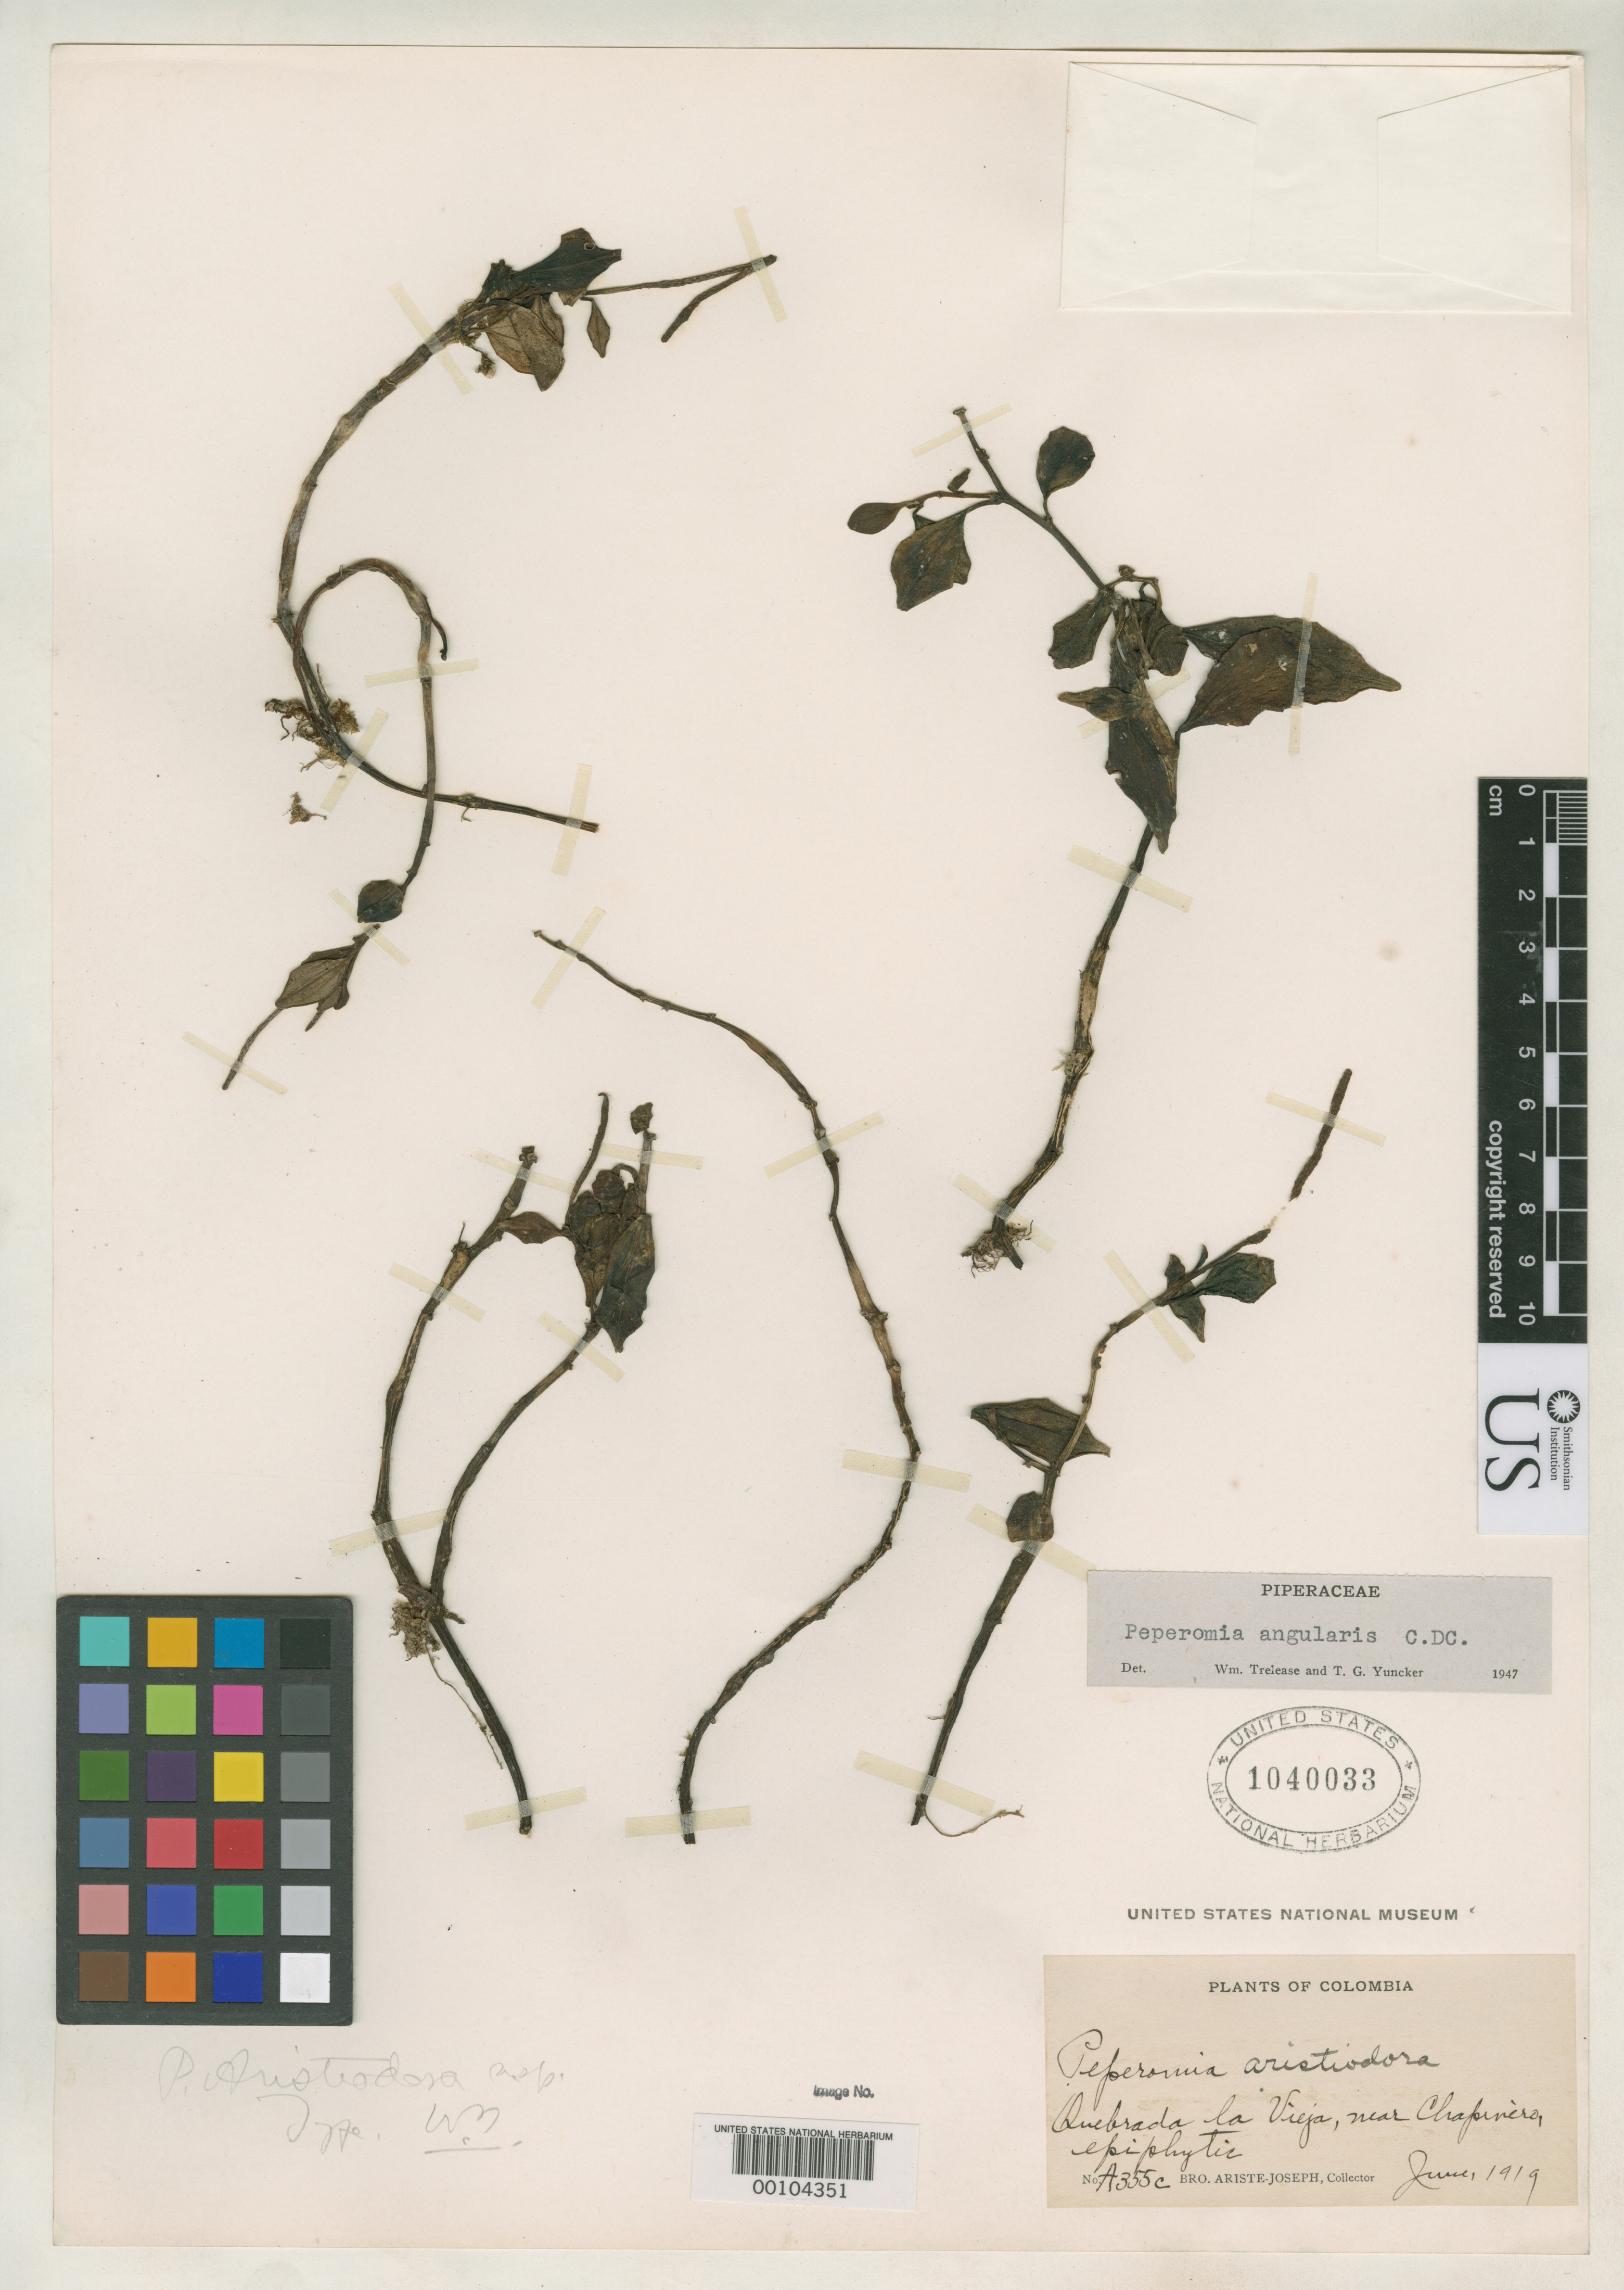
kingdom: Plantae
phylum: Tracheophyta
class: Magnoliopsida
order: Piperales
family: Piperaceae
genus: Peperomia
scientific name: Peperomia aristeodora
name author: Trel.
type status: Holotype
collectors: Bro. Ariste-Joseph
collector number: A 355 c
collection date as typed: Jun 1919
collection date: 1919-06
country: Colombia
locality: Quebrada La Vieja, near Chapinero.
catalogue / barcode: US 1040033